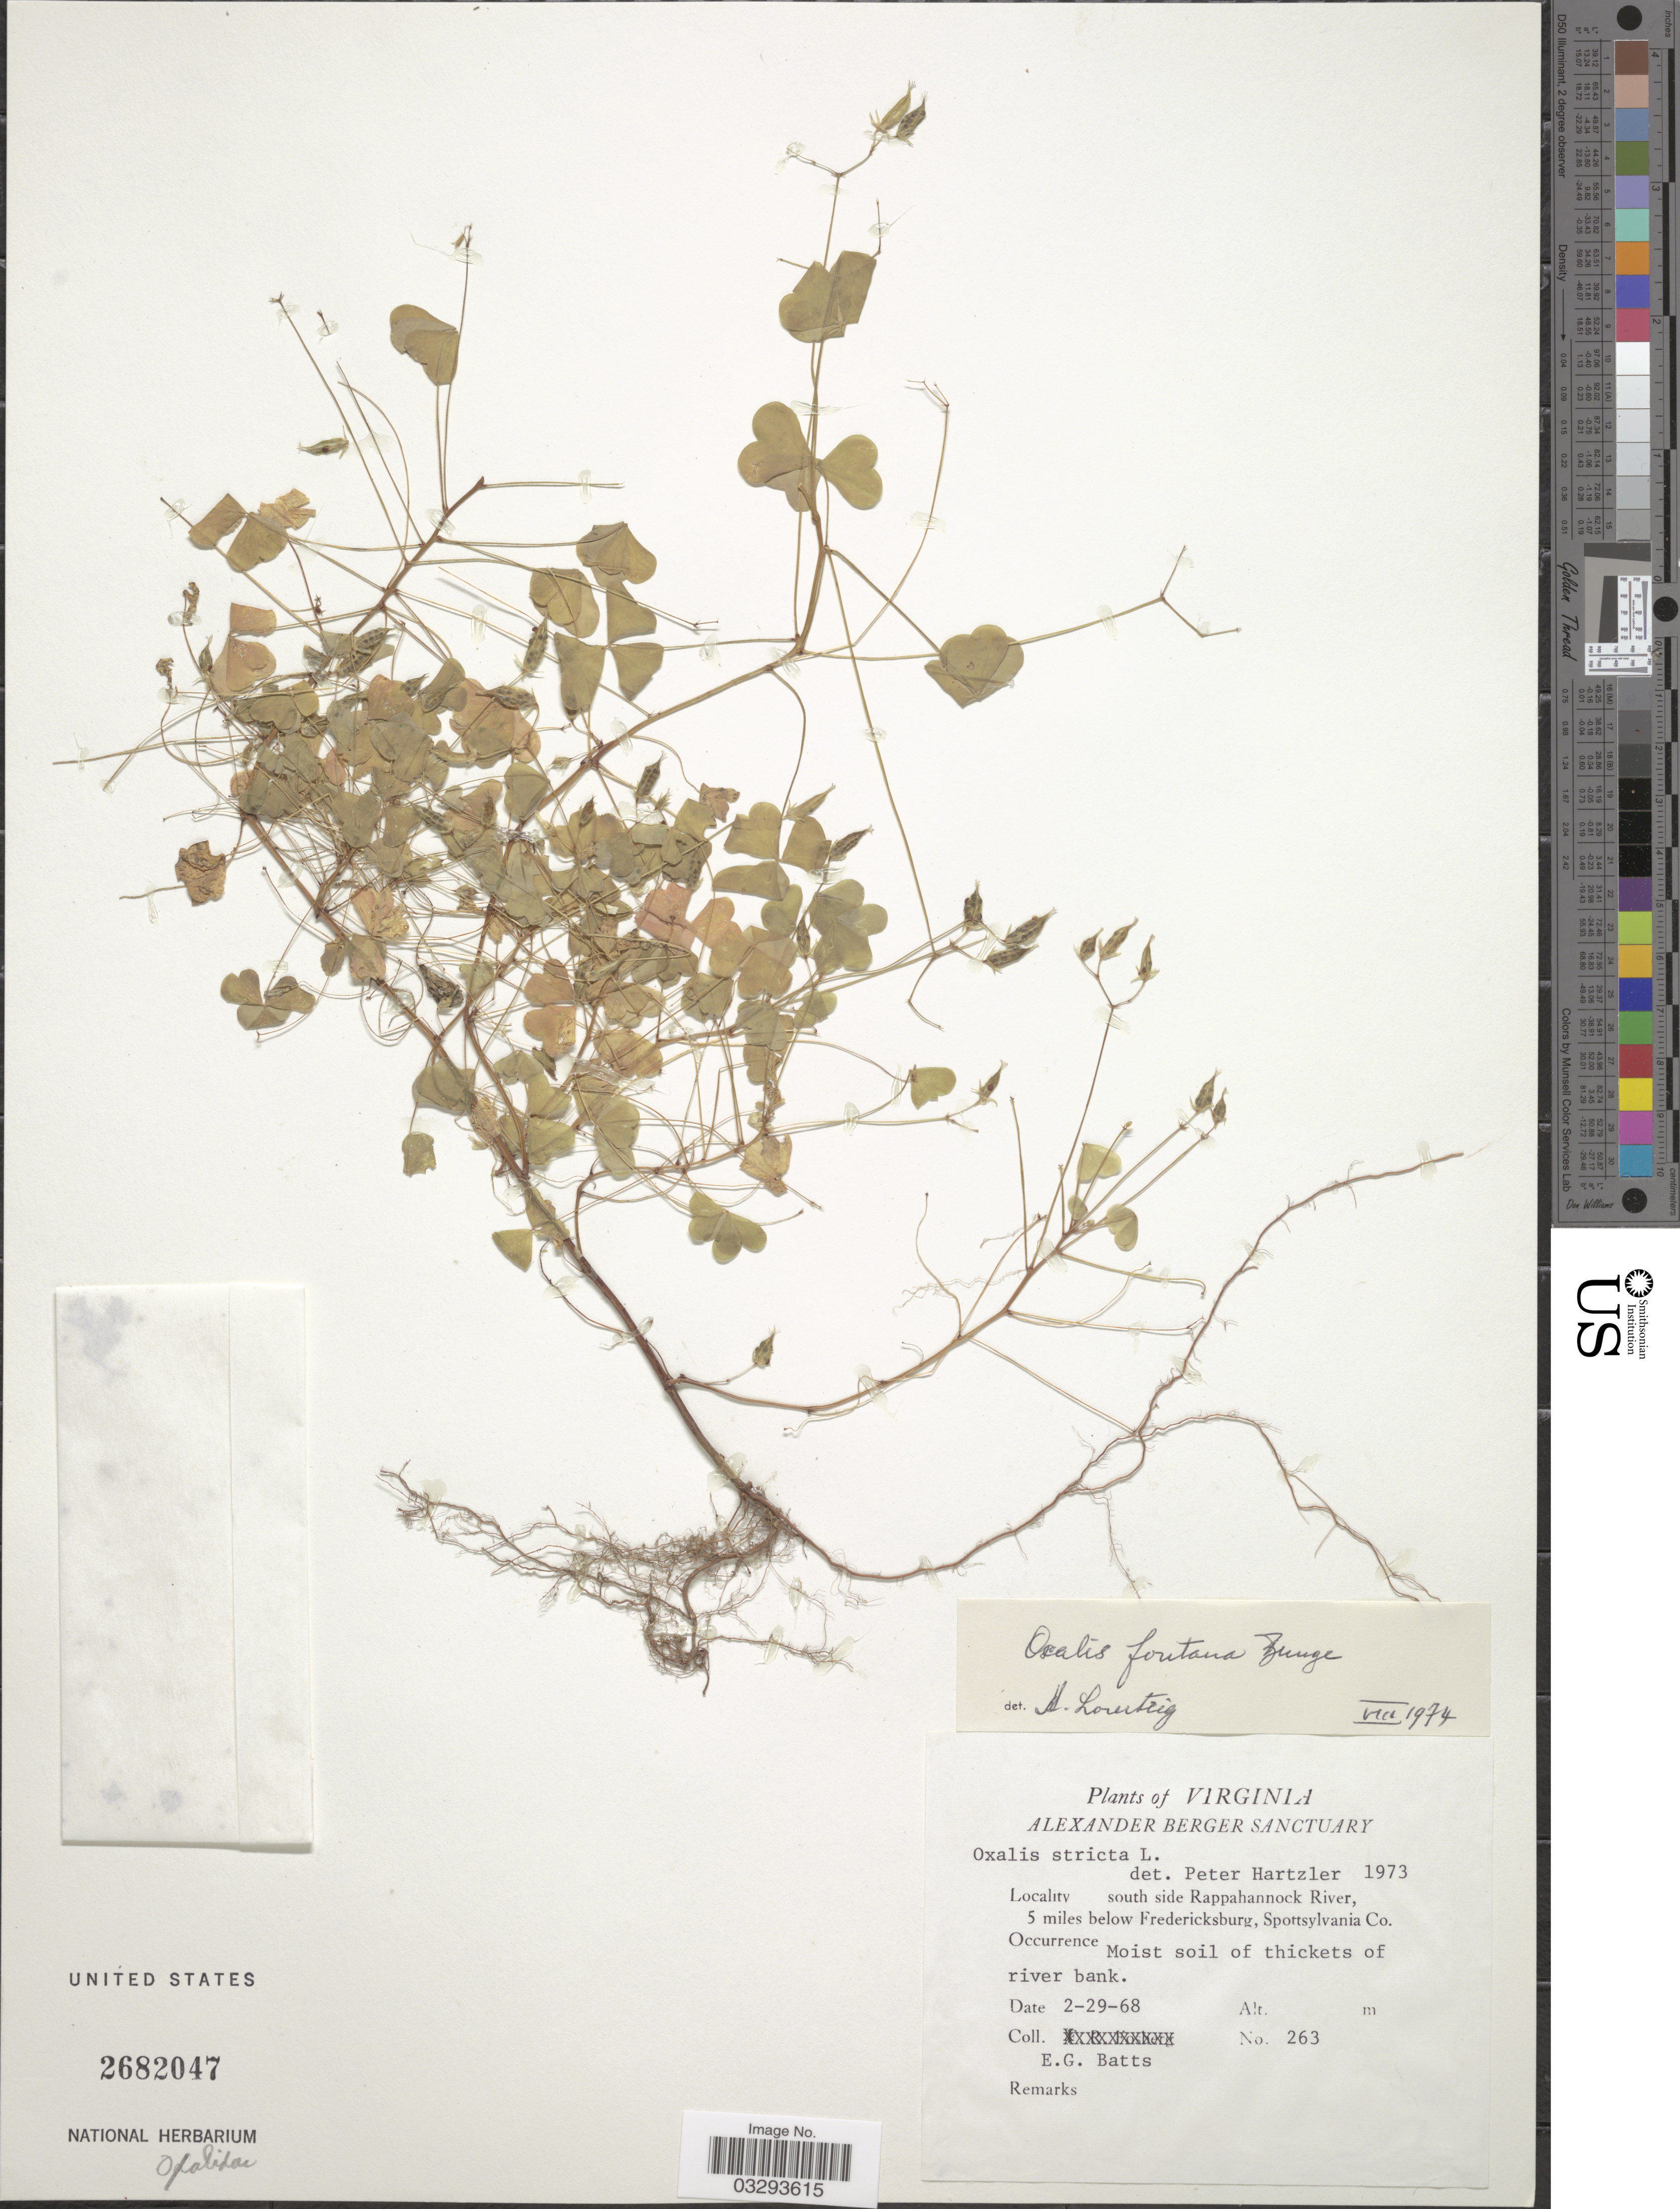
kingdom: Plantae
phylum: Tracheophyta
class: Magnoliopsida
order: Oxalidales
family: Oxalidaceae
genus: Oxalis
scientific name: Oxalis fontana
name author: Bunge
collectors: E. Batts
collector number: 263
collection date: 1968-02-29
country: United States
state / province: Virginia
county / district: Spotsylvania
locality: Alexander Berger Sanctuary. South side of Rappahannock River, 5 miles below Fredericksburg.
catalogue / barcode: US 2682047